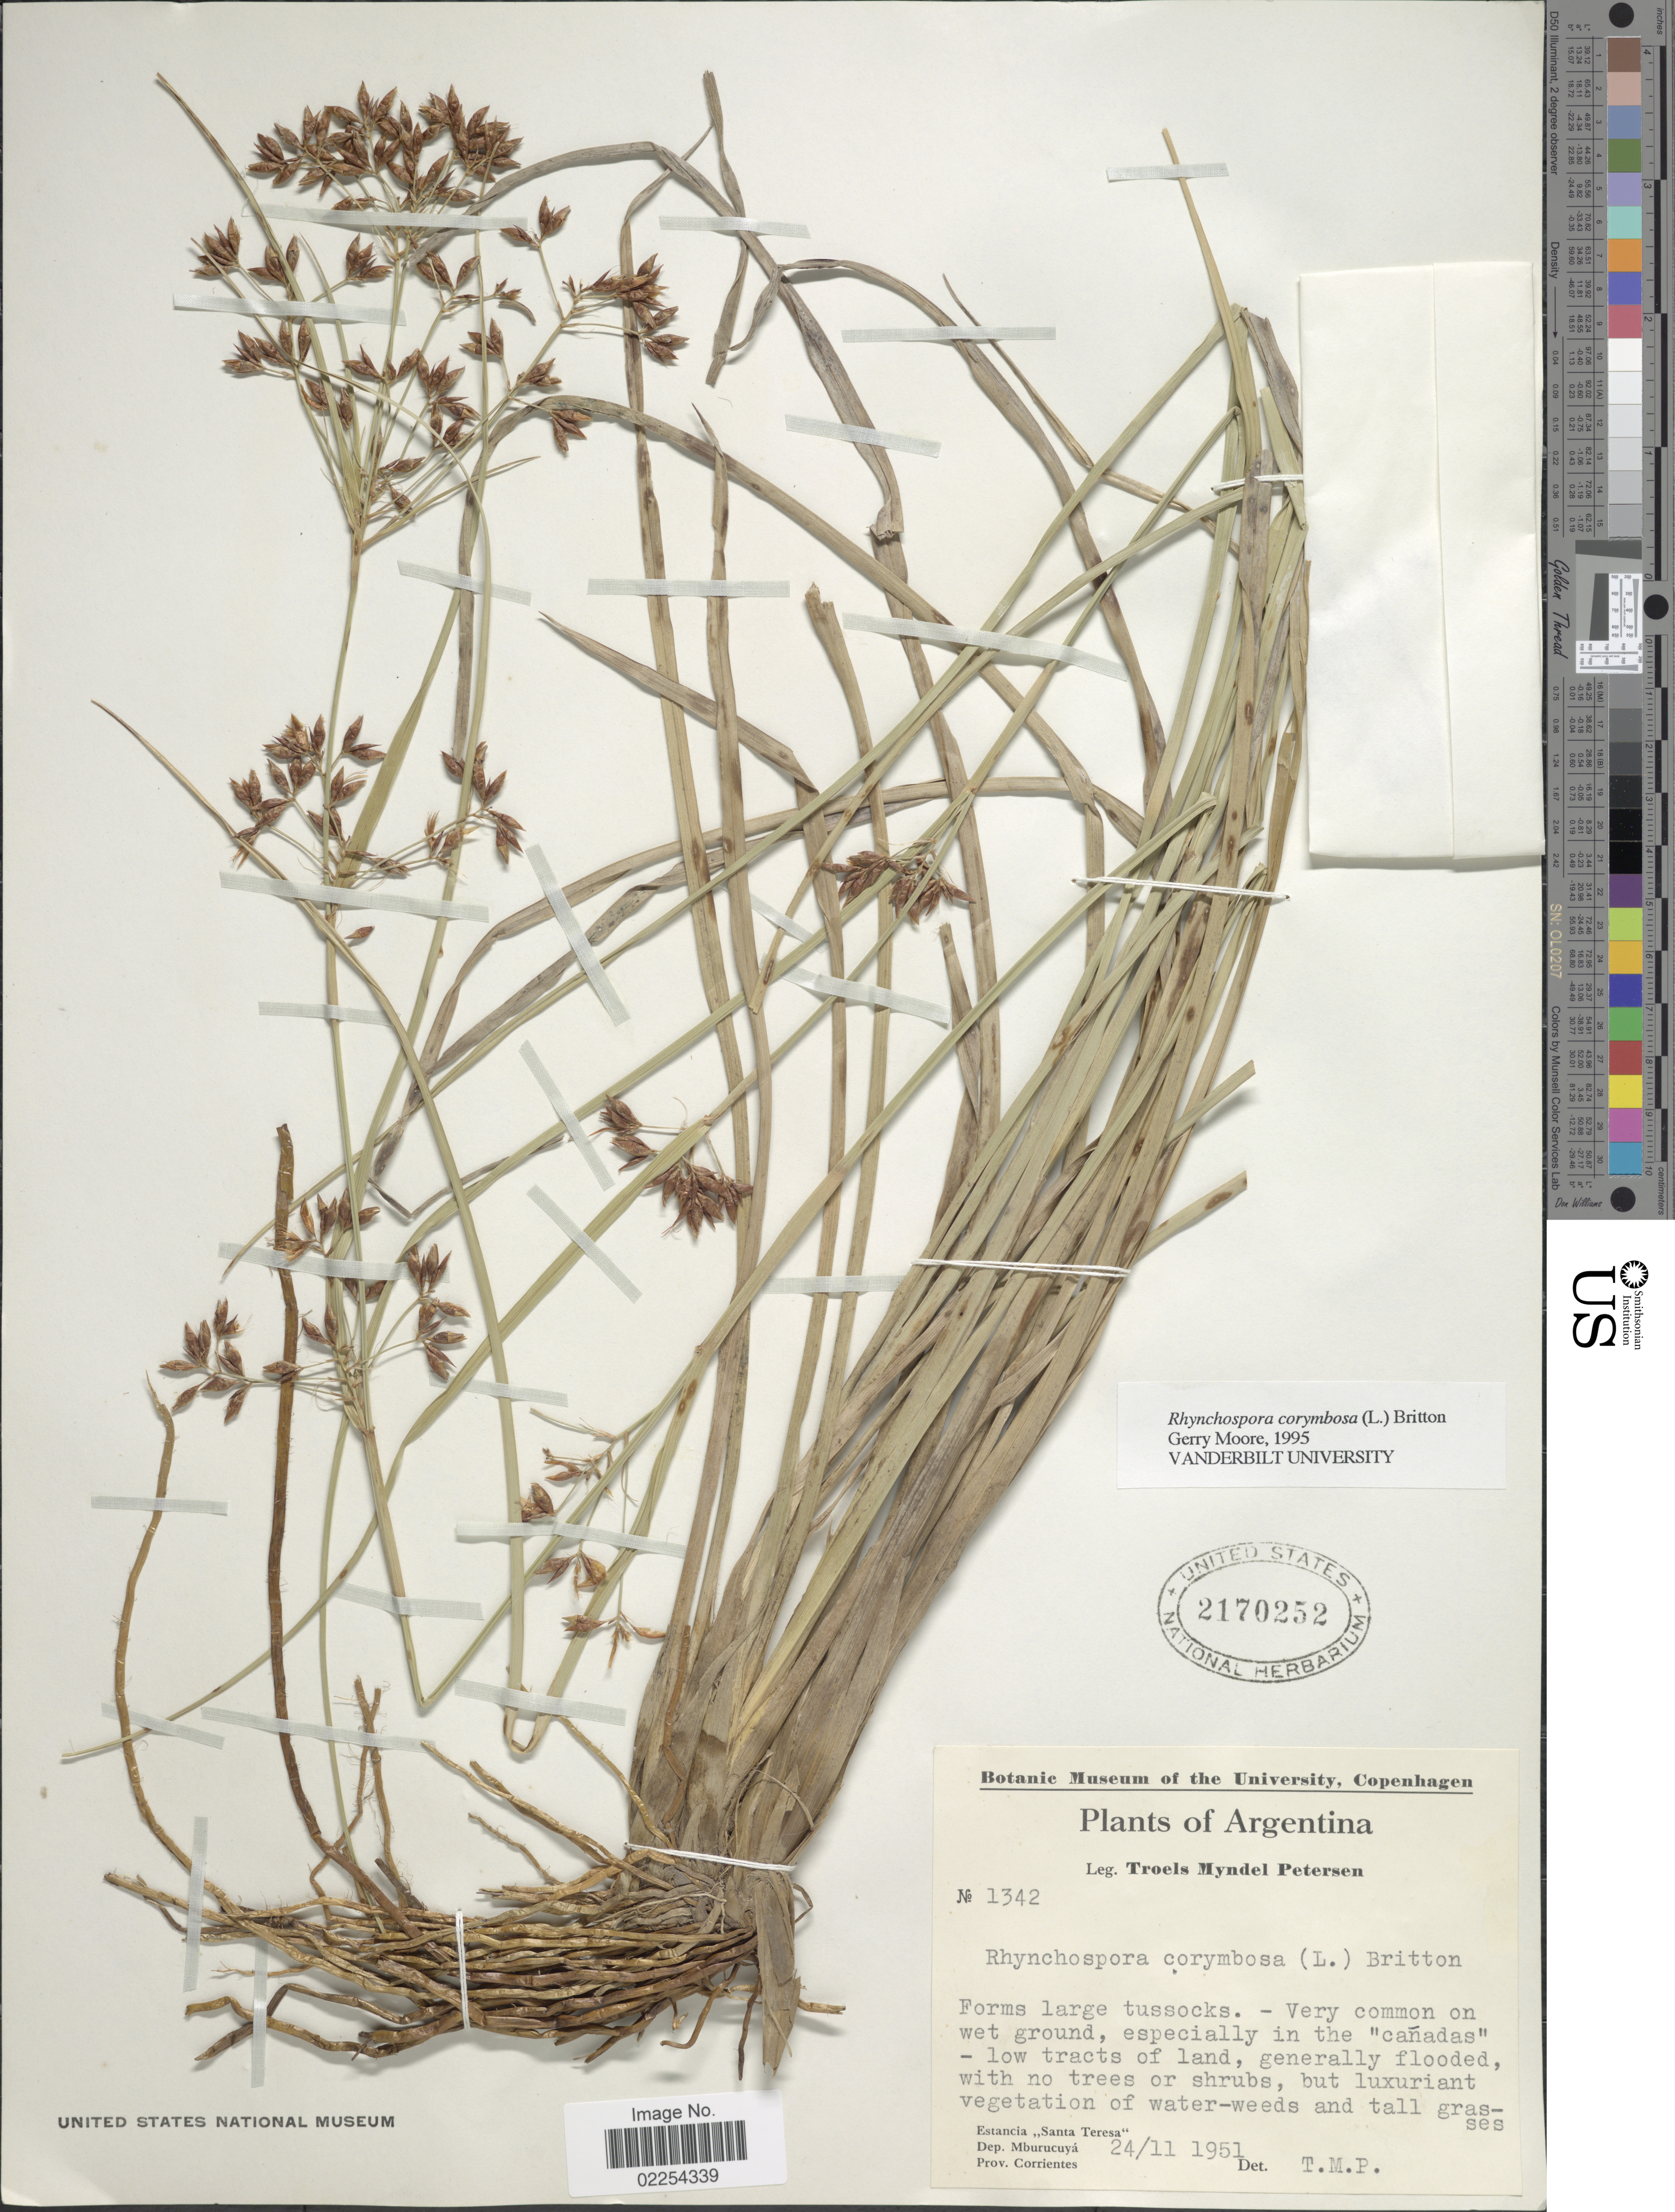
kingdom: Plantae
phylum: Tracheophyta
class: Liliopsida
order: Poales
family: Cyperaceae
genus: Rhynchospora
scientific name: Rhynchospora corymbosa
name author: (L.) Britton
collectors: T. M. Petersen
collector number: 1342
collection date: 1951-11-24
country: Argentina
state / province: Corrientes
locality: Estancia ,,Santa Teresa', Dep. Mburucuyá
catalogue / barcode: US 2170252